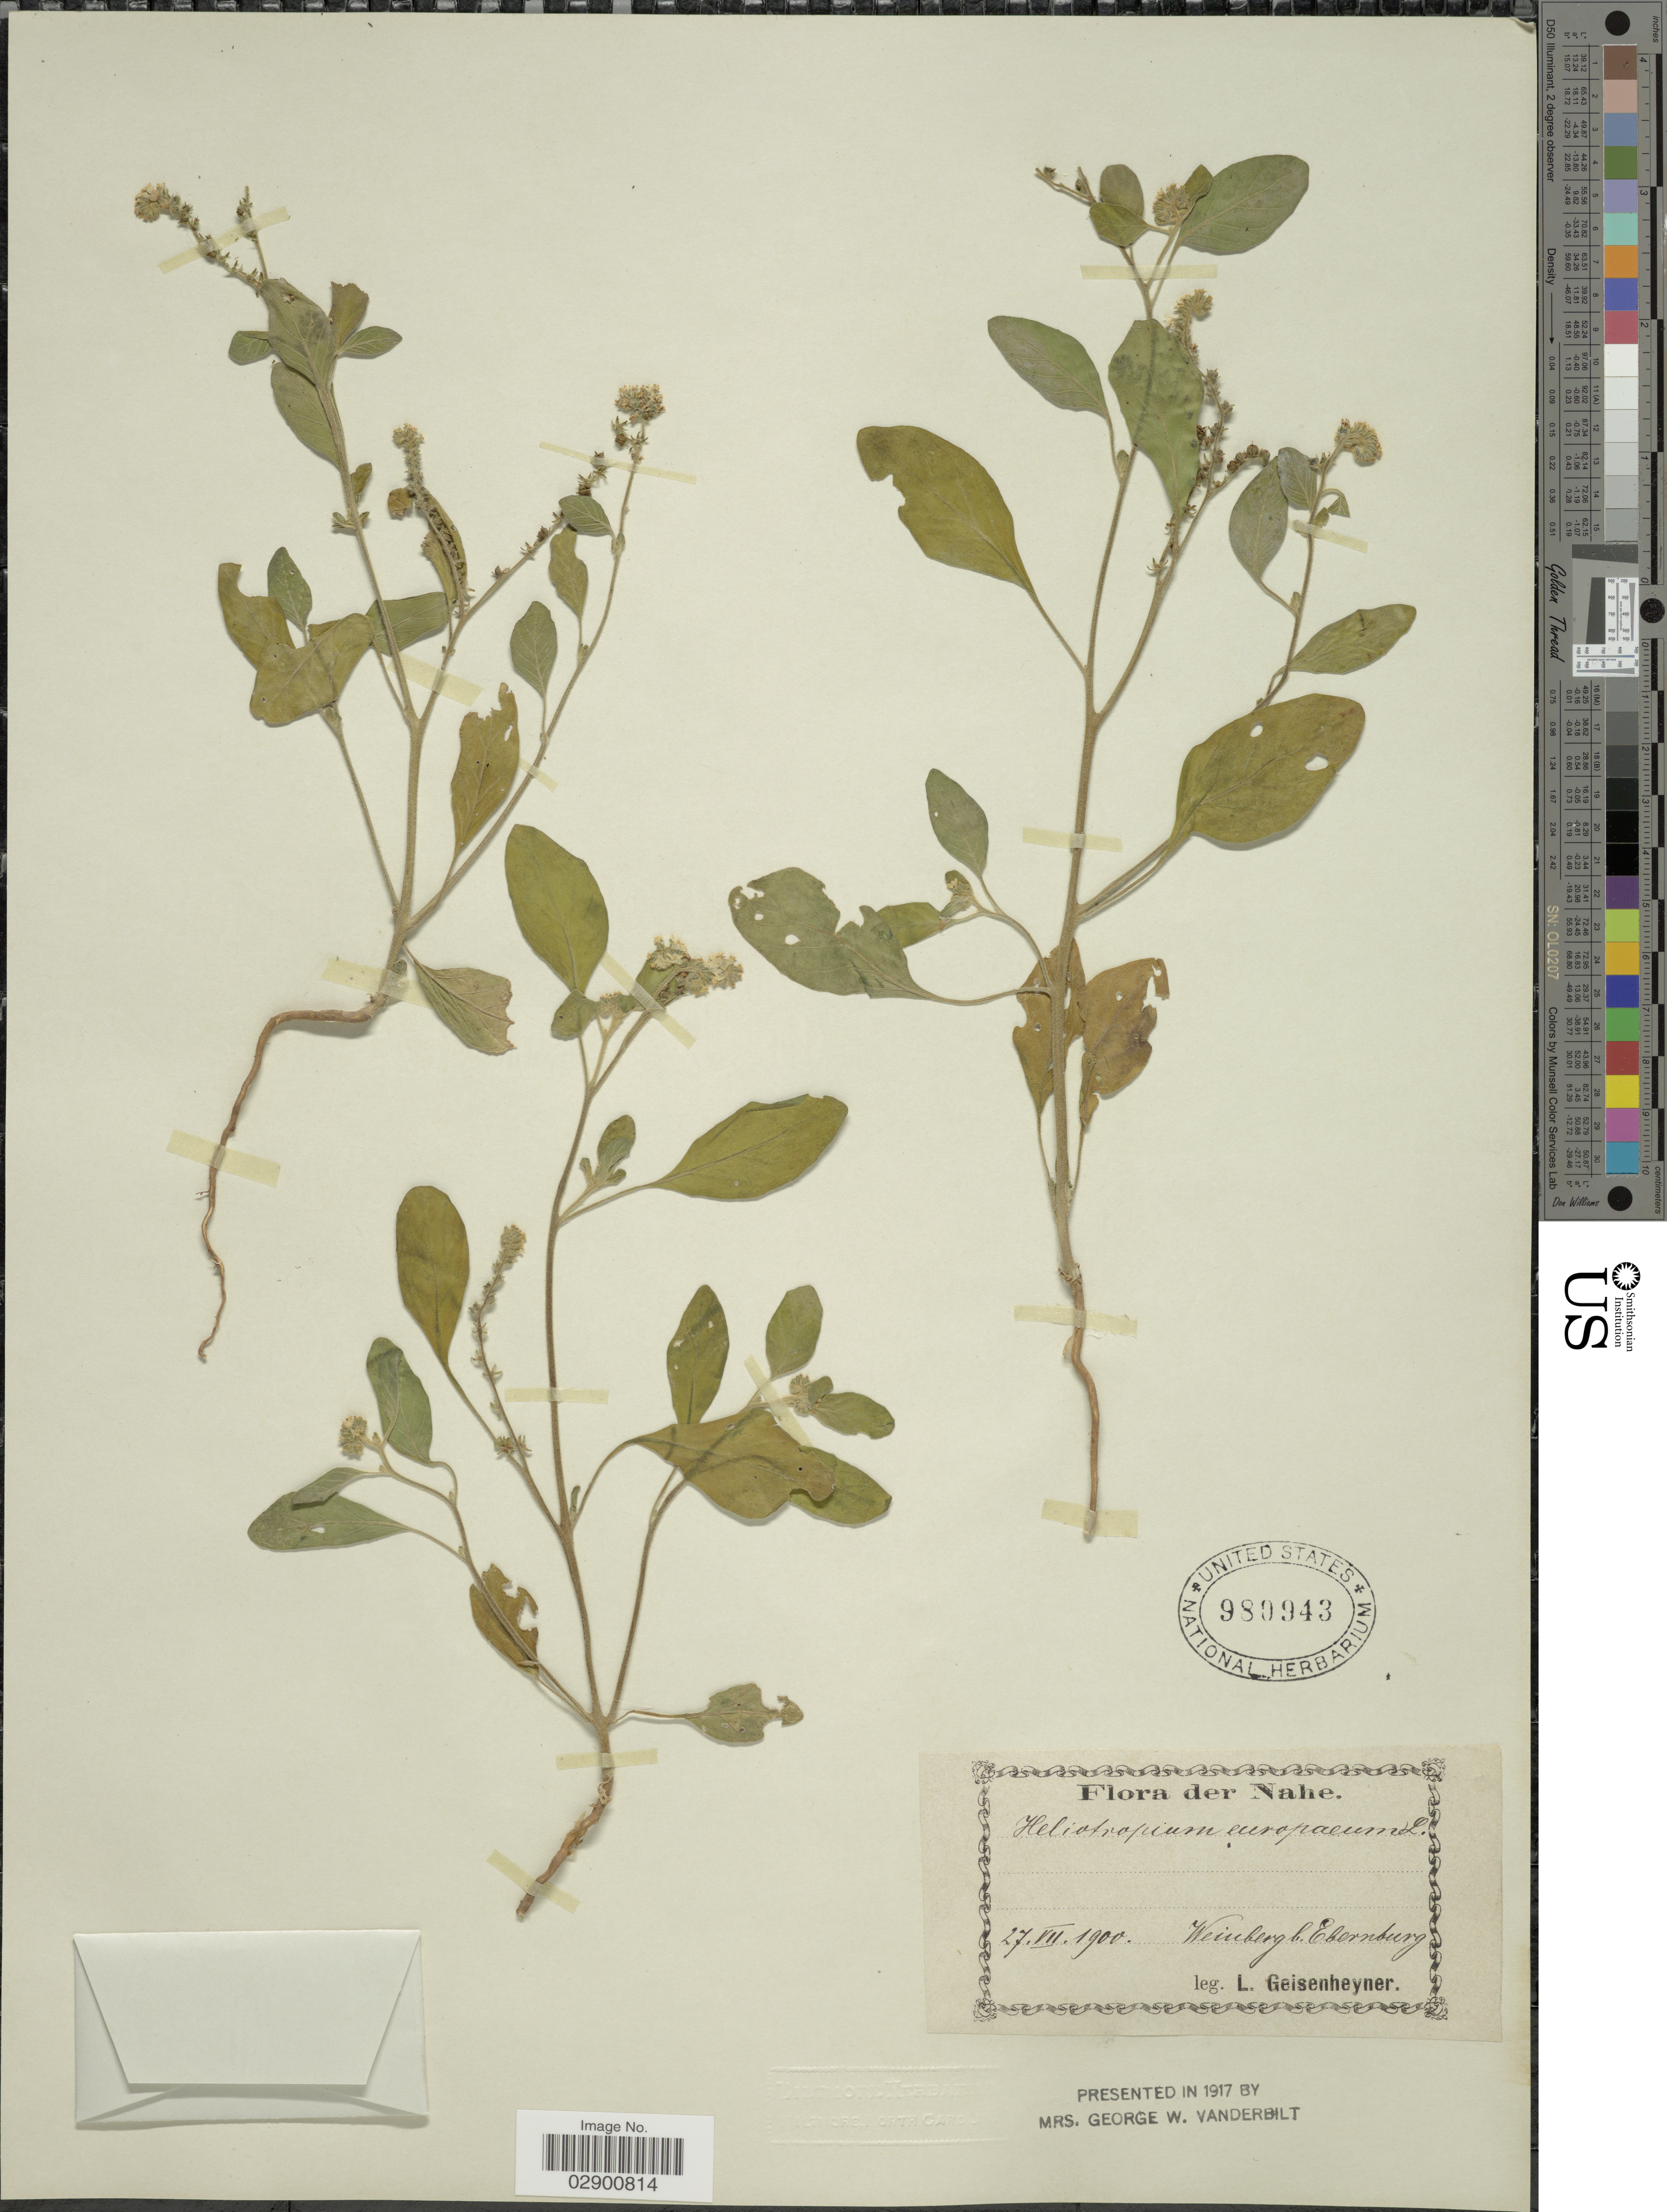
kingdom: Plantae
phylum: Tracheophyta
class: Magnoliopsida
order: Boraginales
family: Heliotropiaceae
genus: Heliotropium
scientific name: Heliotropium europaeum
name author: L.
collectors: L. Geisenheyner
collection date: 1900-07-27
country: Germany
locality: Nahe. Weinberg b. Ebernburg.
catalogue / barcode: US 980943